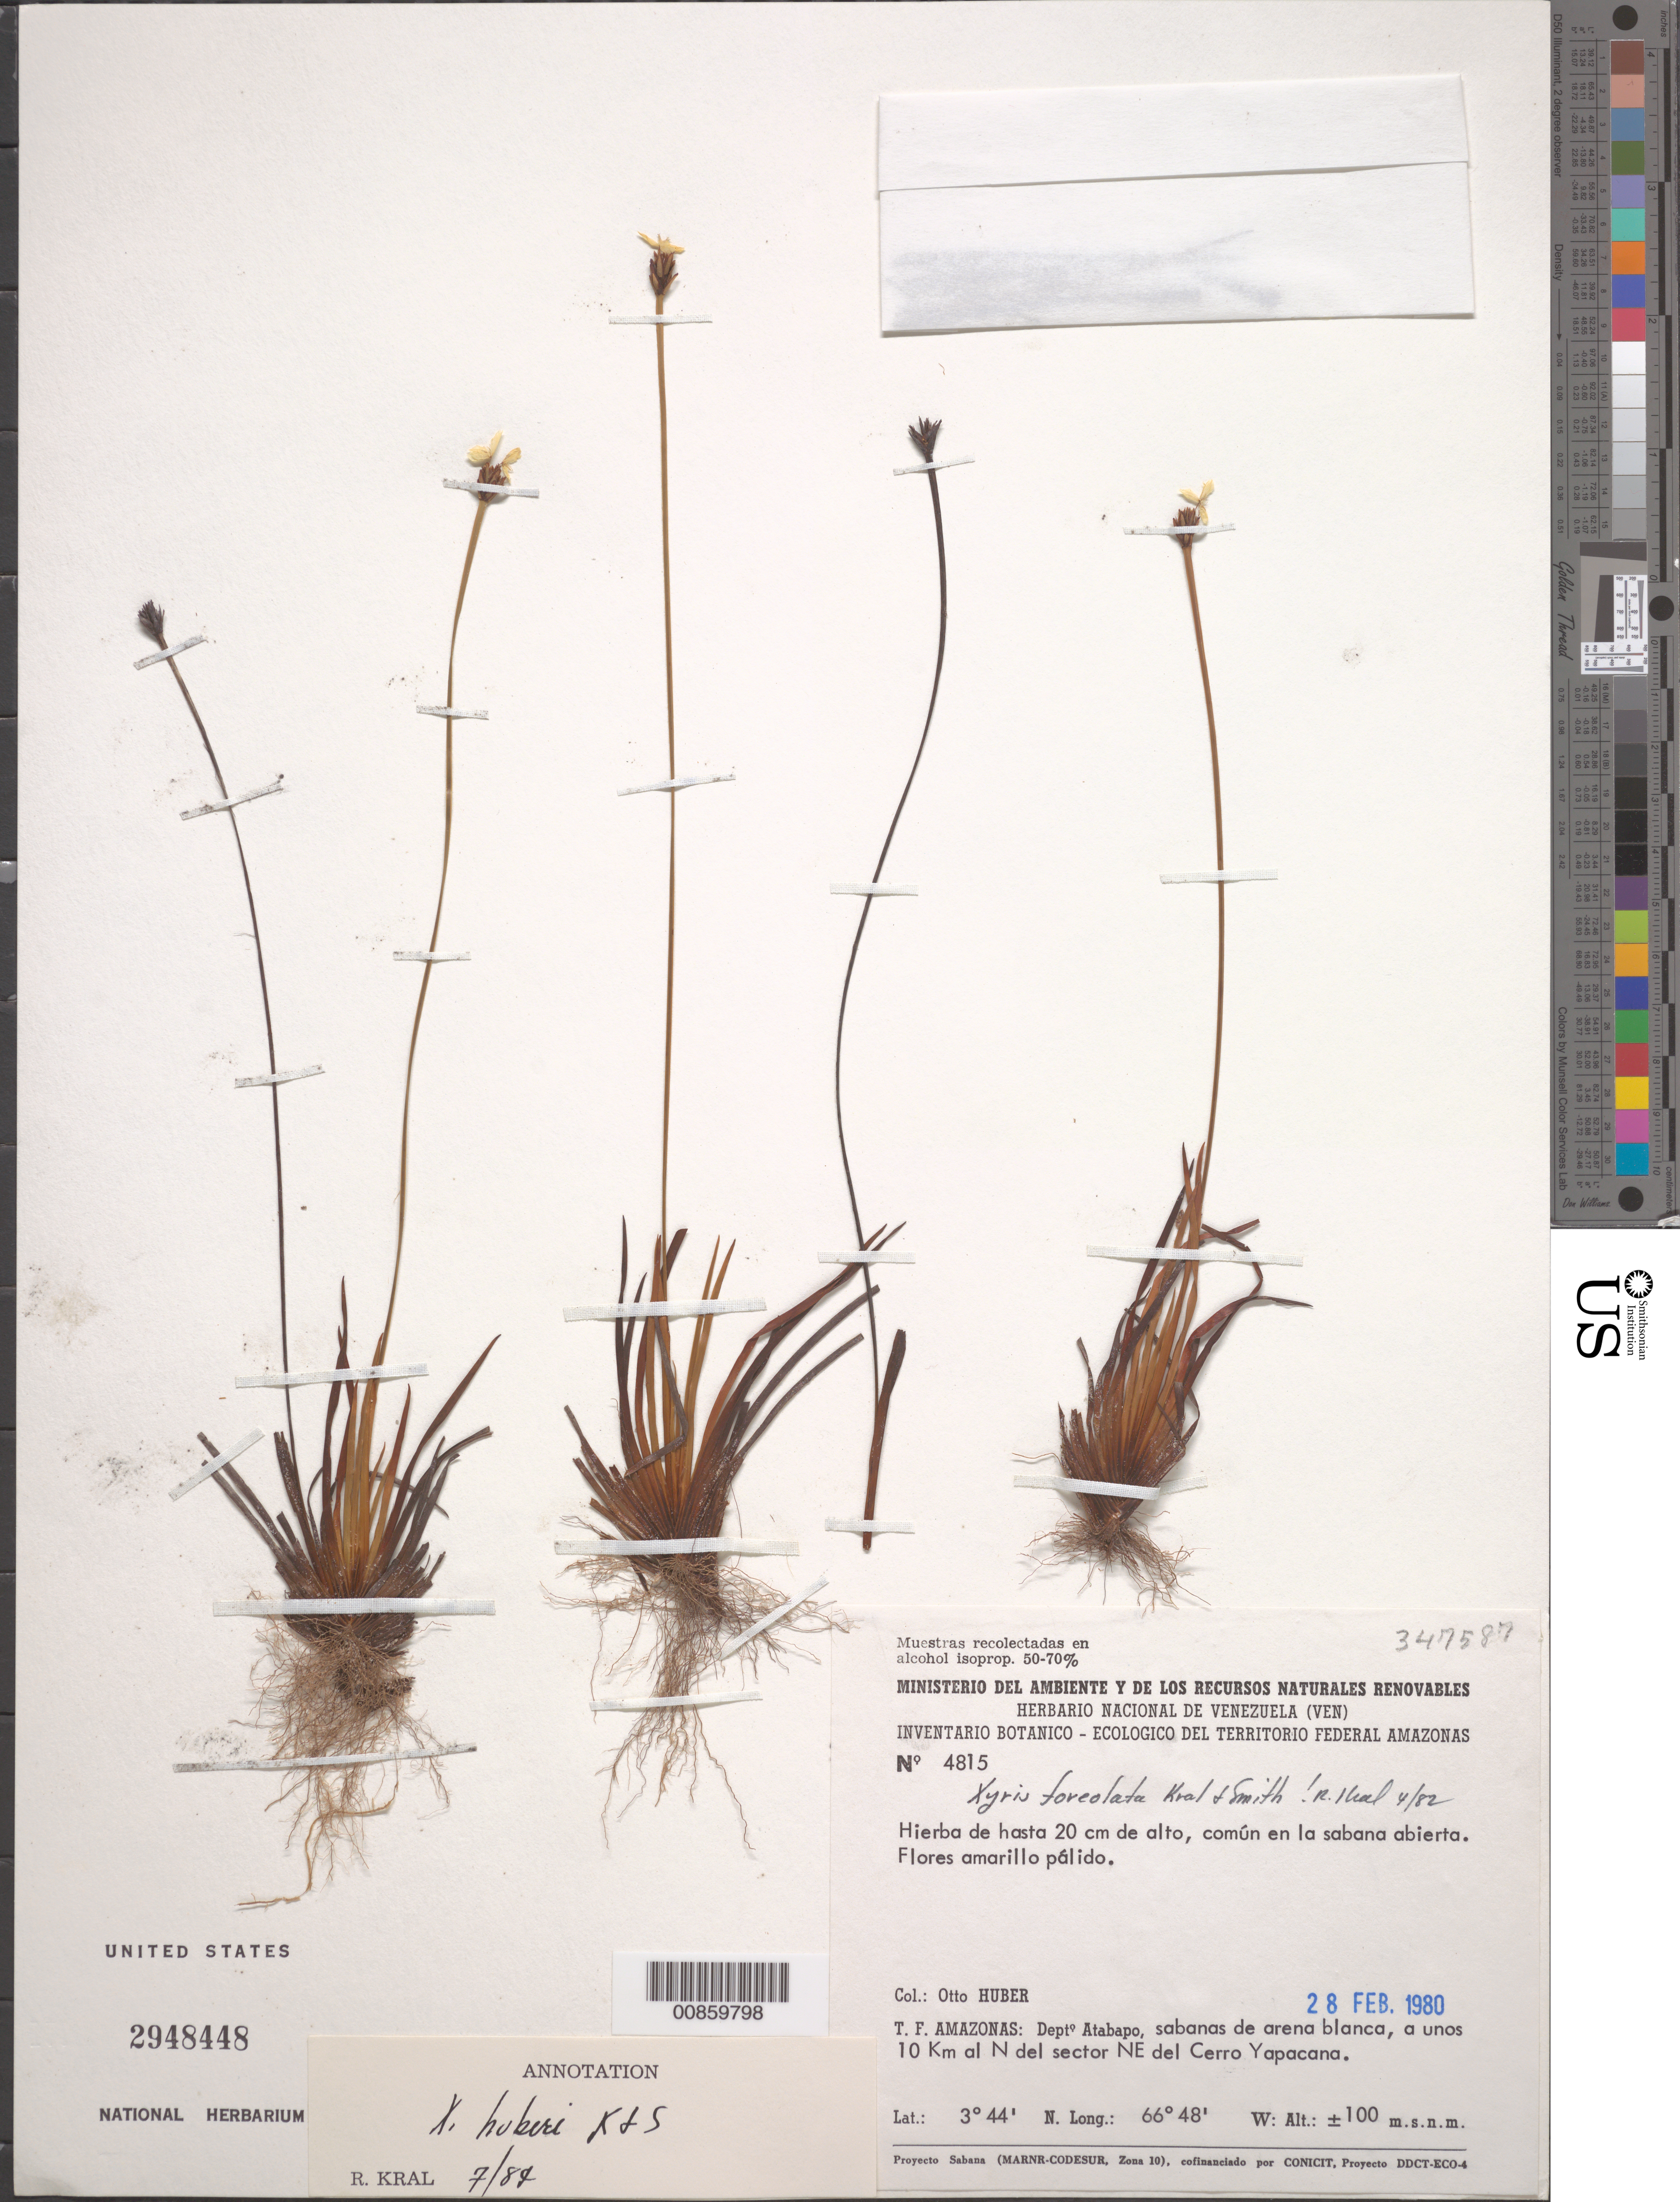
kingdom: Plantae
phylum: Tracheophyta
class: Liliopsida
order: Poales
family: Xyridaceae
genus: Xyris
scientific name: Xyris huberi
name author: Kral & L.B. Sm.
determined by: Kral, Robert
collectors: O. Huber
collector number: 4815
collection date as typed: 28-Feb-80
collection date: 1980-02-28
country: Venezuela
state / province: Amazonas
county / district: Atabapo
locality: Cerro Yapacána, a unos 10 km al N del sector NE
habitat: Sabanas y arena blanca; sabana abierta.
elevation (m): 100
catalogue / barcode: US 2948448